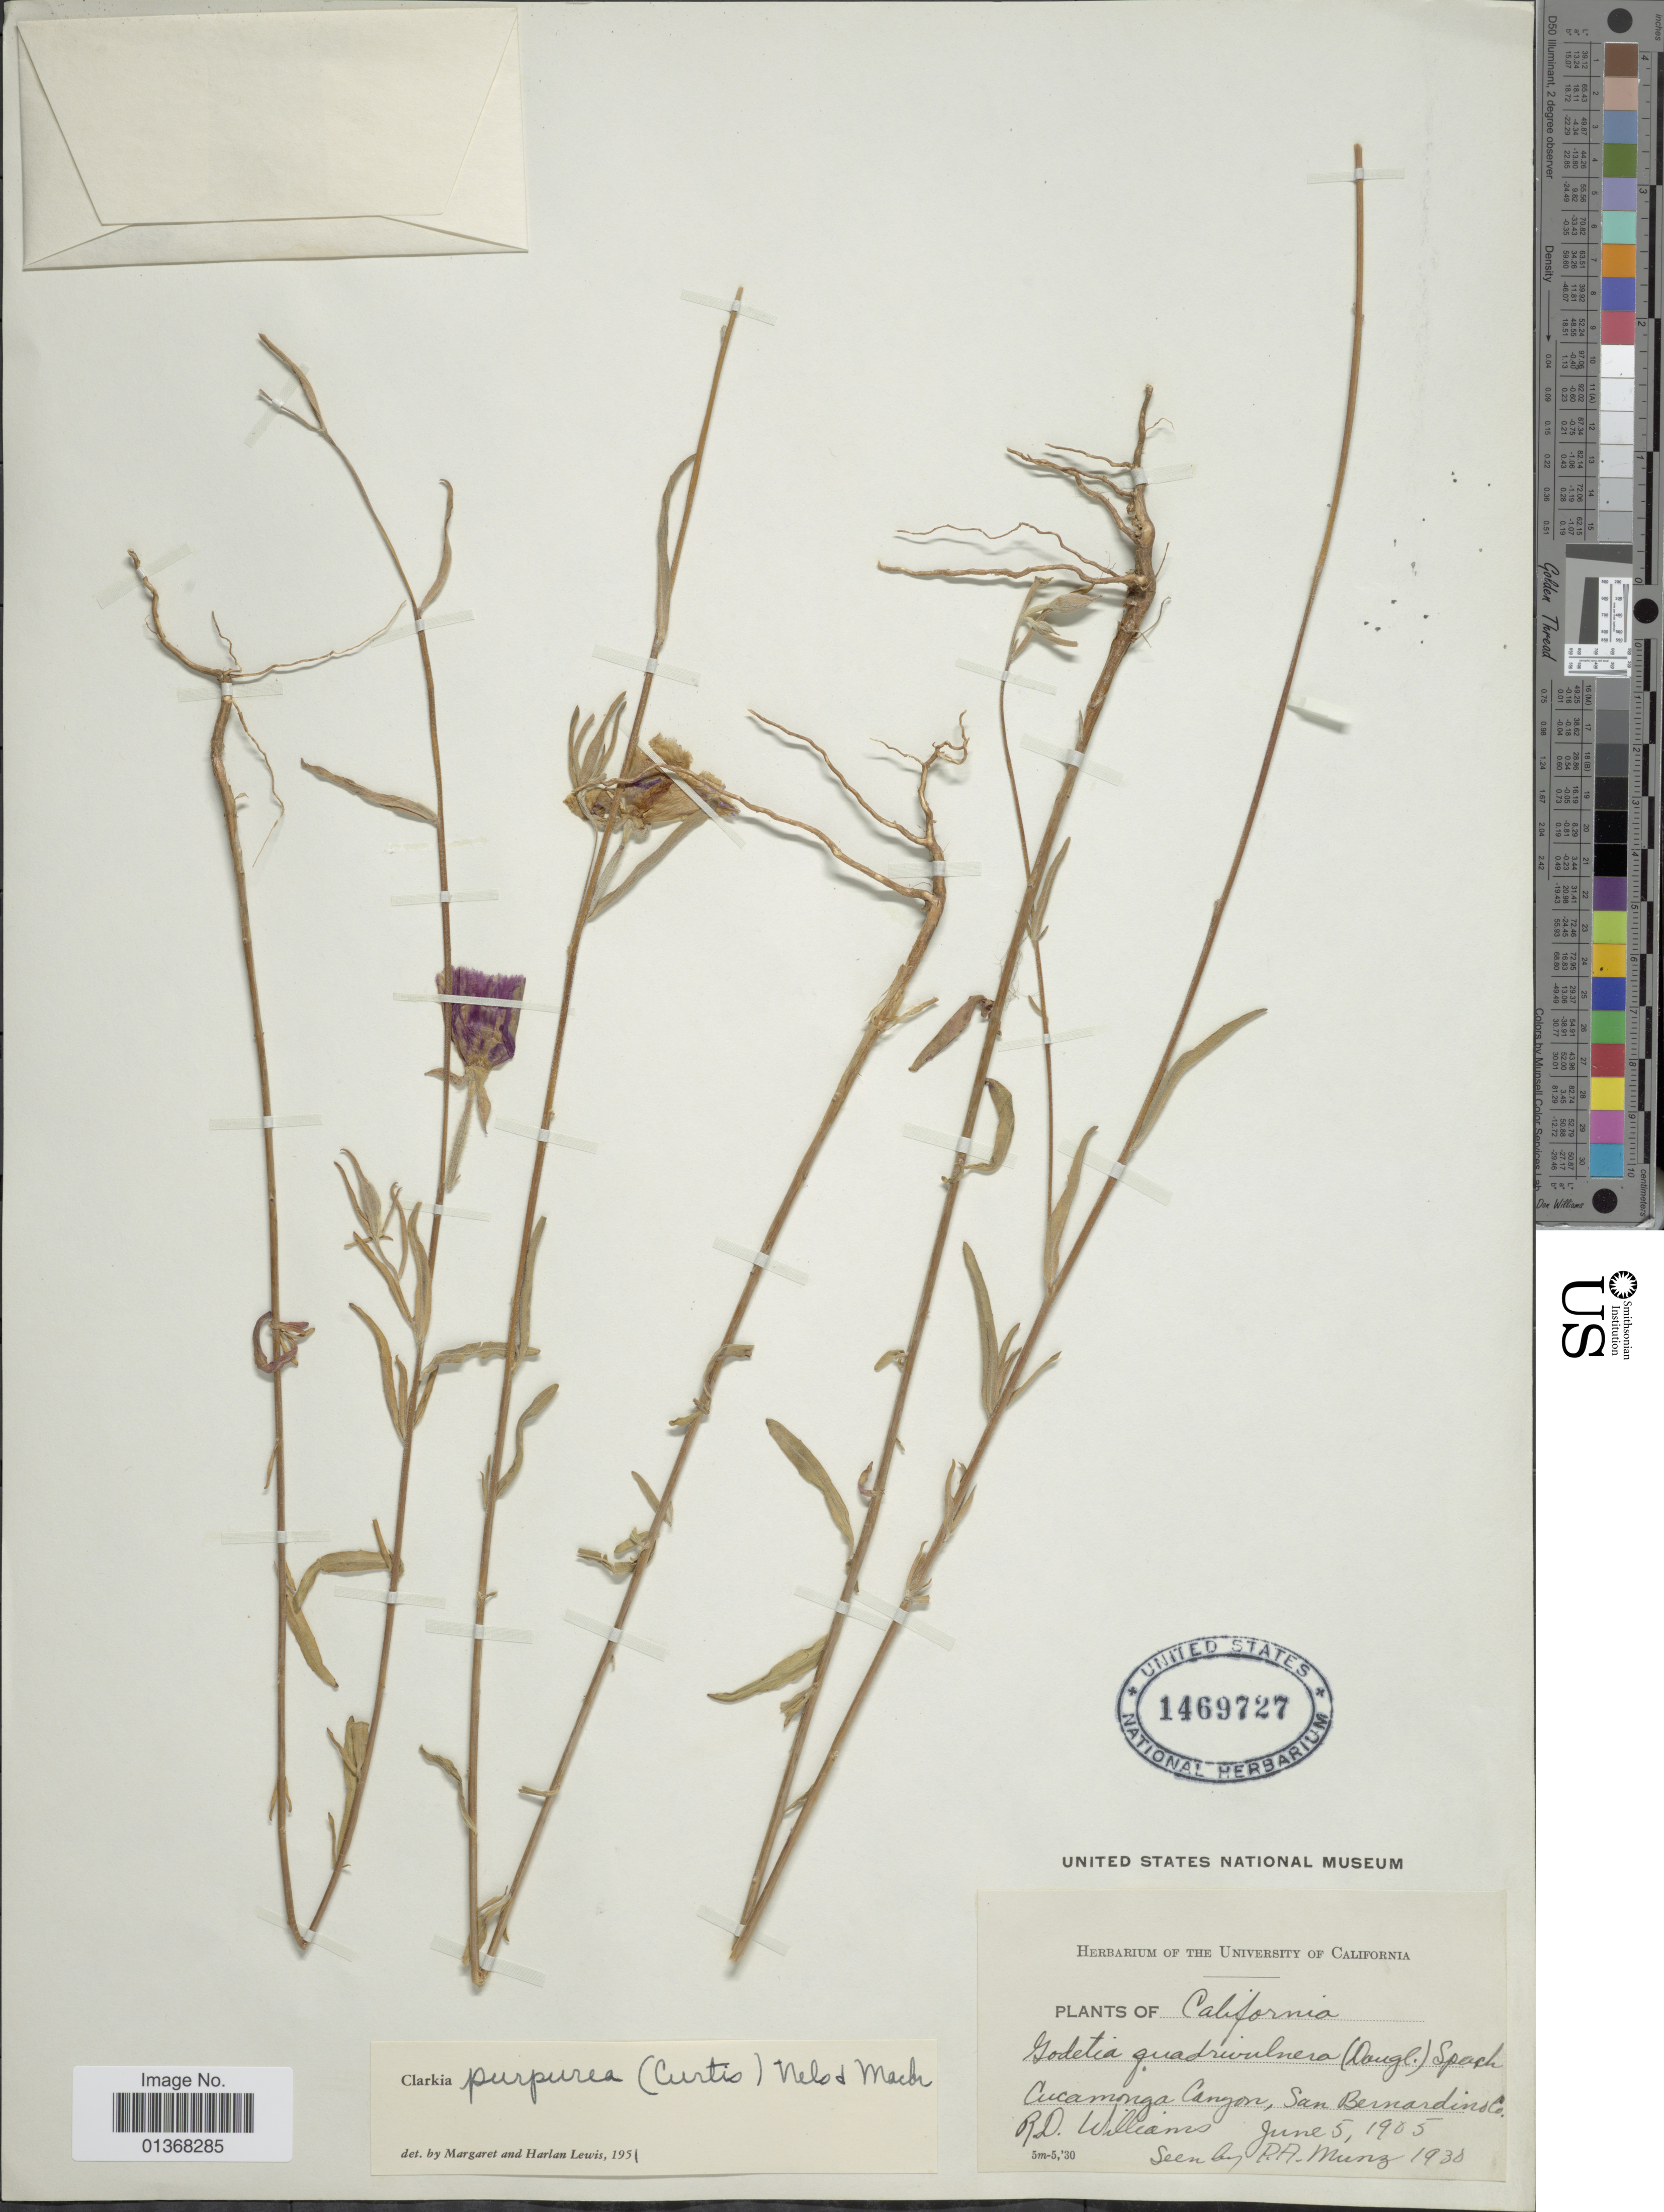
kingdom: Plantae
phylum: Tracheophyta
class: Magnoliopsida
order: Myrtales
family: Onagraceae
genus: Clarkia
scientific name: Clarkia purpurea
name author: (Curtis) A. Nelson & J.F. Macbr.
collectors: R. Williams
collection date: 1905-06-05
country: United States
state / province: California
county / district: San Bernardino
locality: Cucamonga Canyon, San Bernardino Co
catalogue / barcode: US 1469727